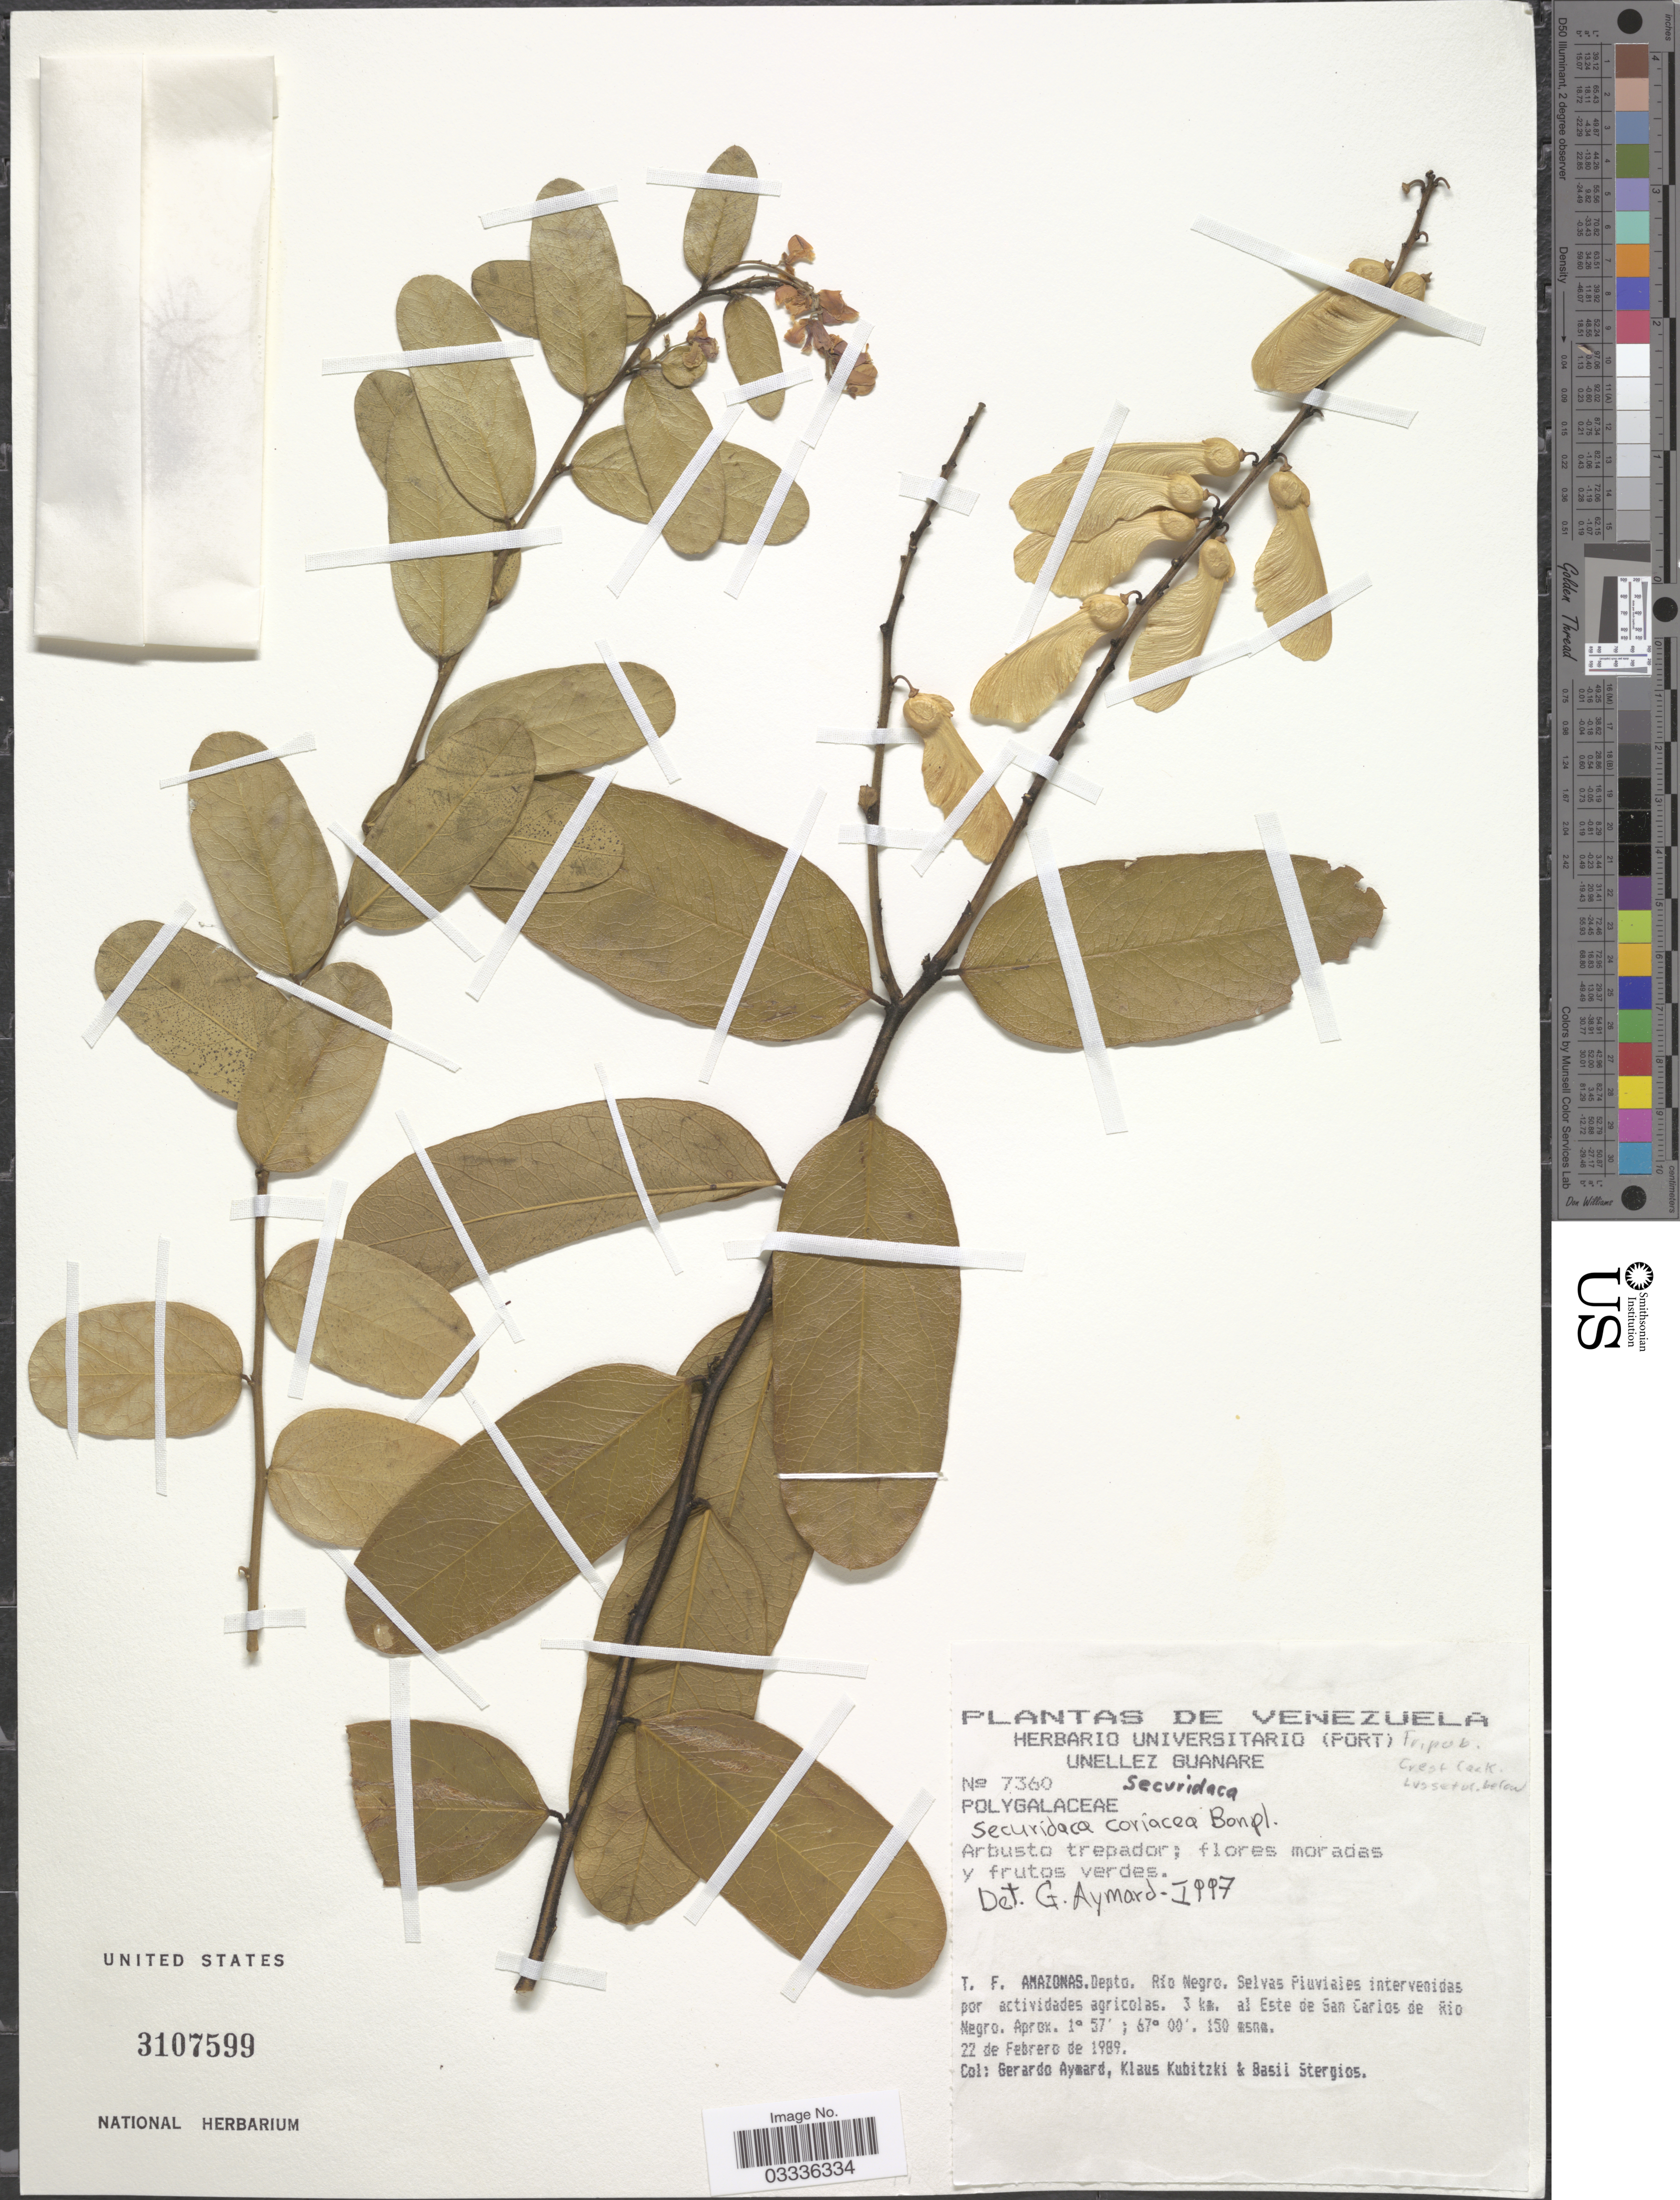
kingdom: Plantae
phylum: Tracheophyta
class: Magnoliopsida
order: Fabales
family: Polygalaceae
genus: Securidaca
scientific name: Securidaca coriacea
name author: Bonpl. ex Steud.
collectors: G. A. Aymard, K. Kubitzki & B. G. Stergios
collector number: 7360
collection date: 1989-02-22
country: Venezuela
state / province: Amazonas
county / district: Río Negro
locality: San Carlos de río Negro, 3 km E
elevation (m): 150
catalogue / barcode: US 3107599